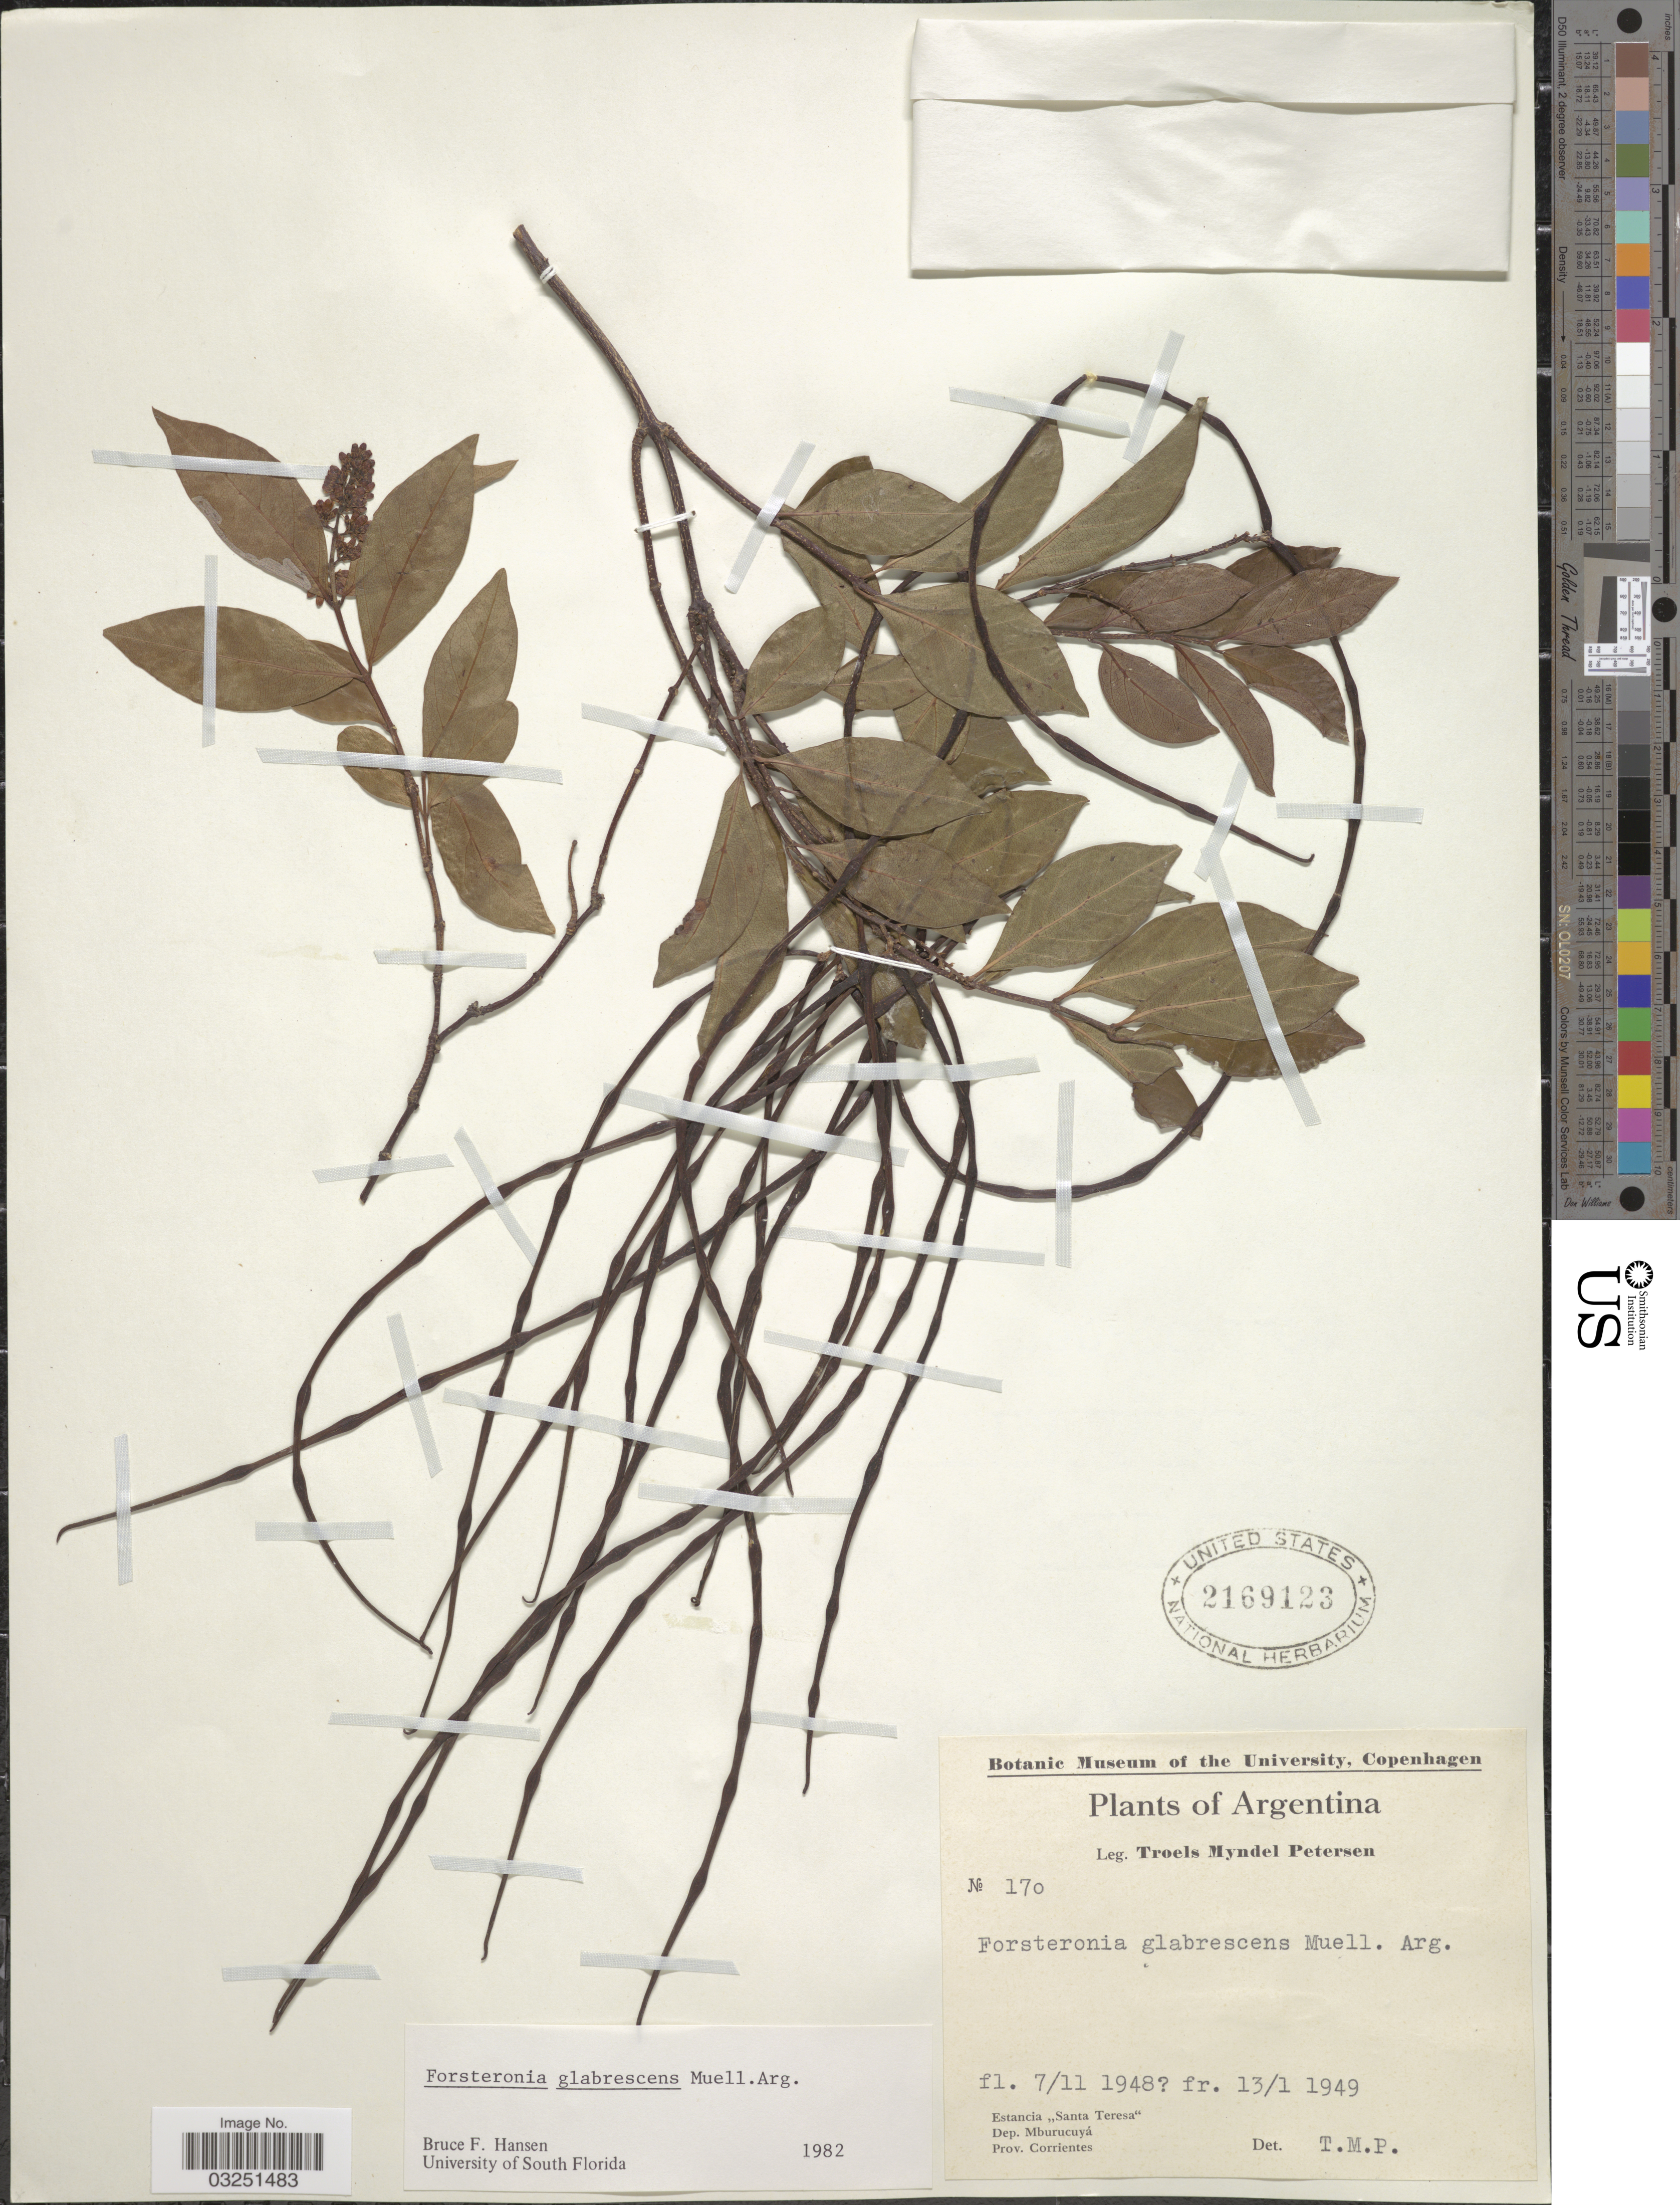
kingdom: Plantae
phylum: Tracheophyta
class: Magnoliopsida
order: Gentianales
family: Apocynaceae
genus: Forsteronia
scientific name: Forsteronia glabrescens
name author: Müll. Arg.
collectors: T. M. Petersen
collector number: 170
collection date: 1948-11-07/1949-01-13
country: Argentina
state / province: Corrientes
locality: Estancia "Santa Teresa". Dep. Mburucuyá. Prov. Corrientes.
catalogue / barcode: US 2169123